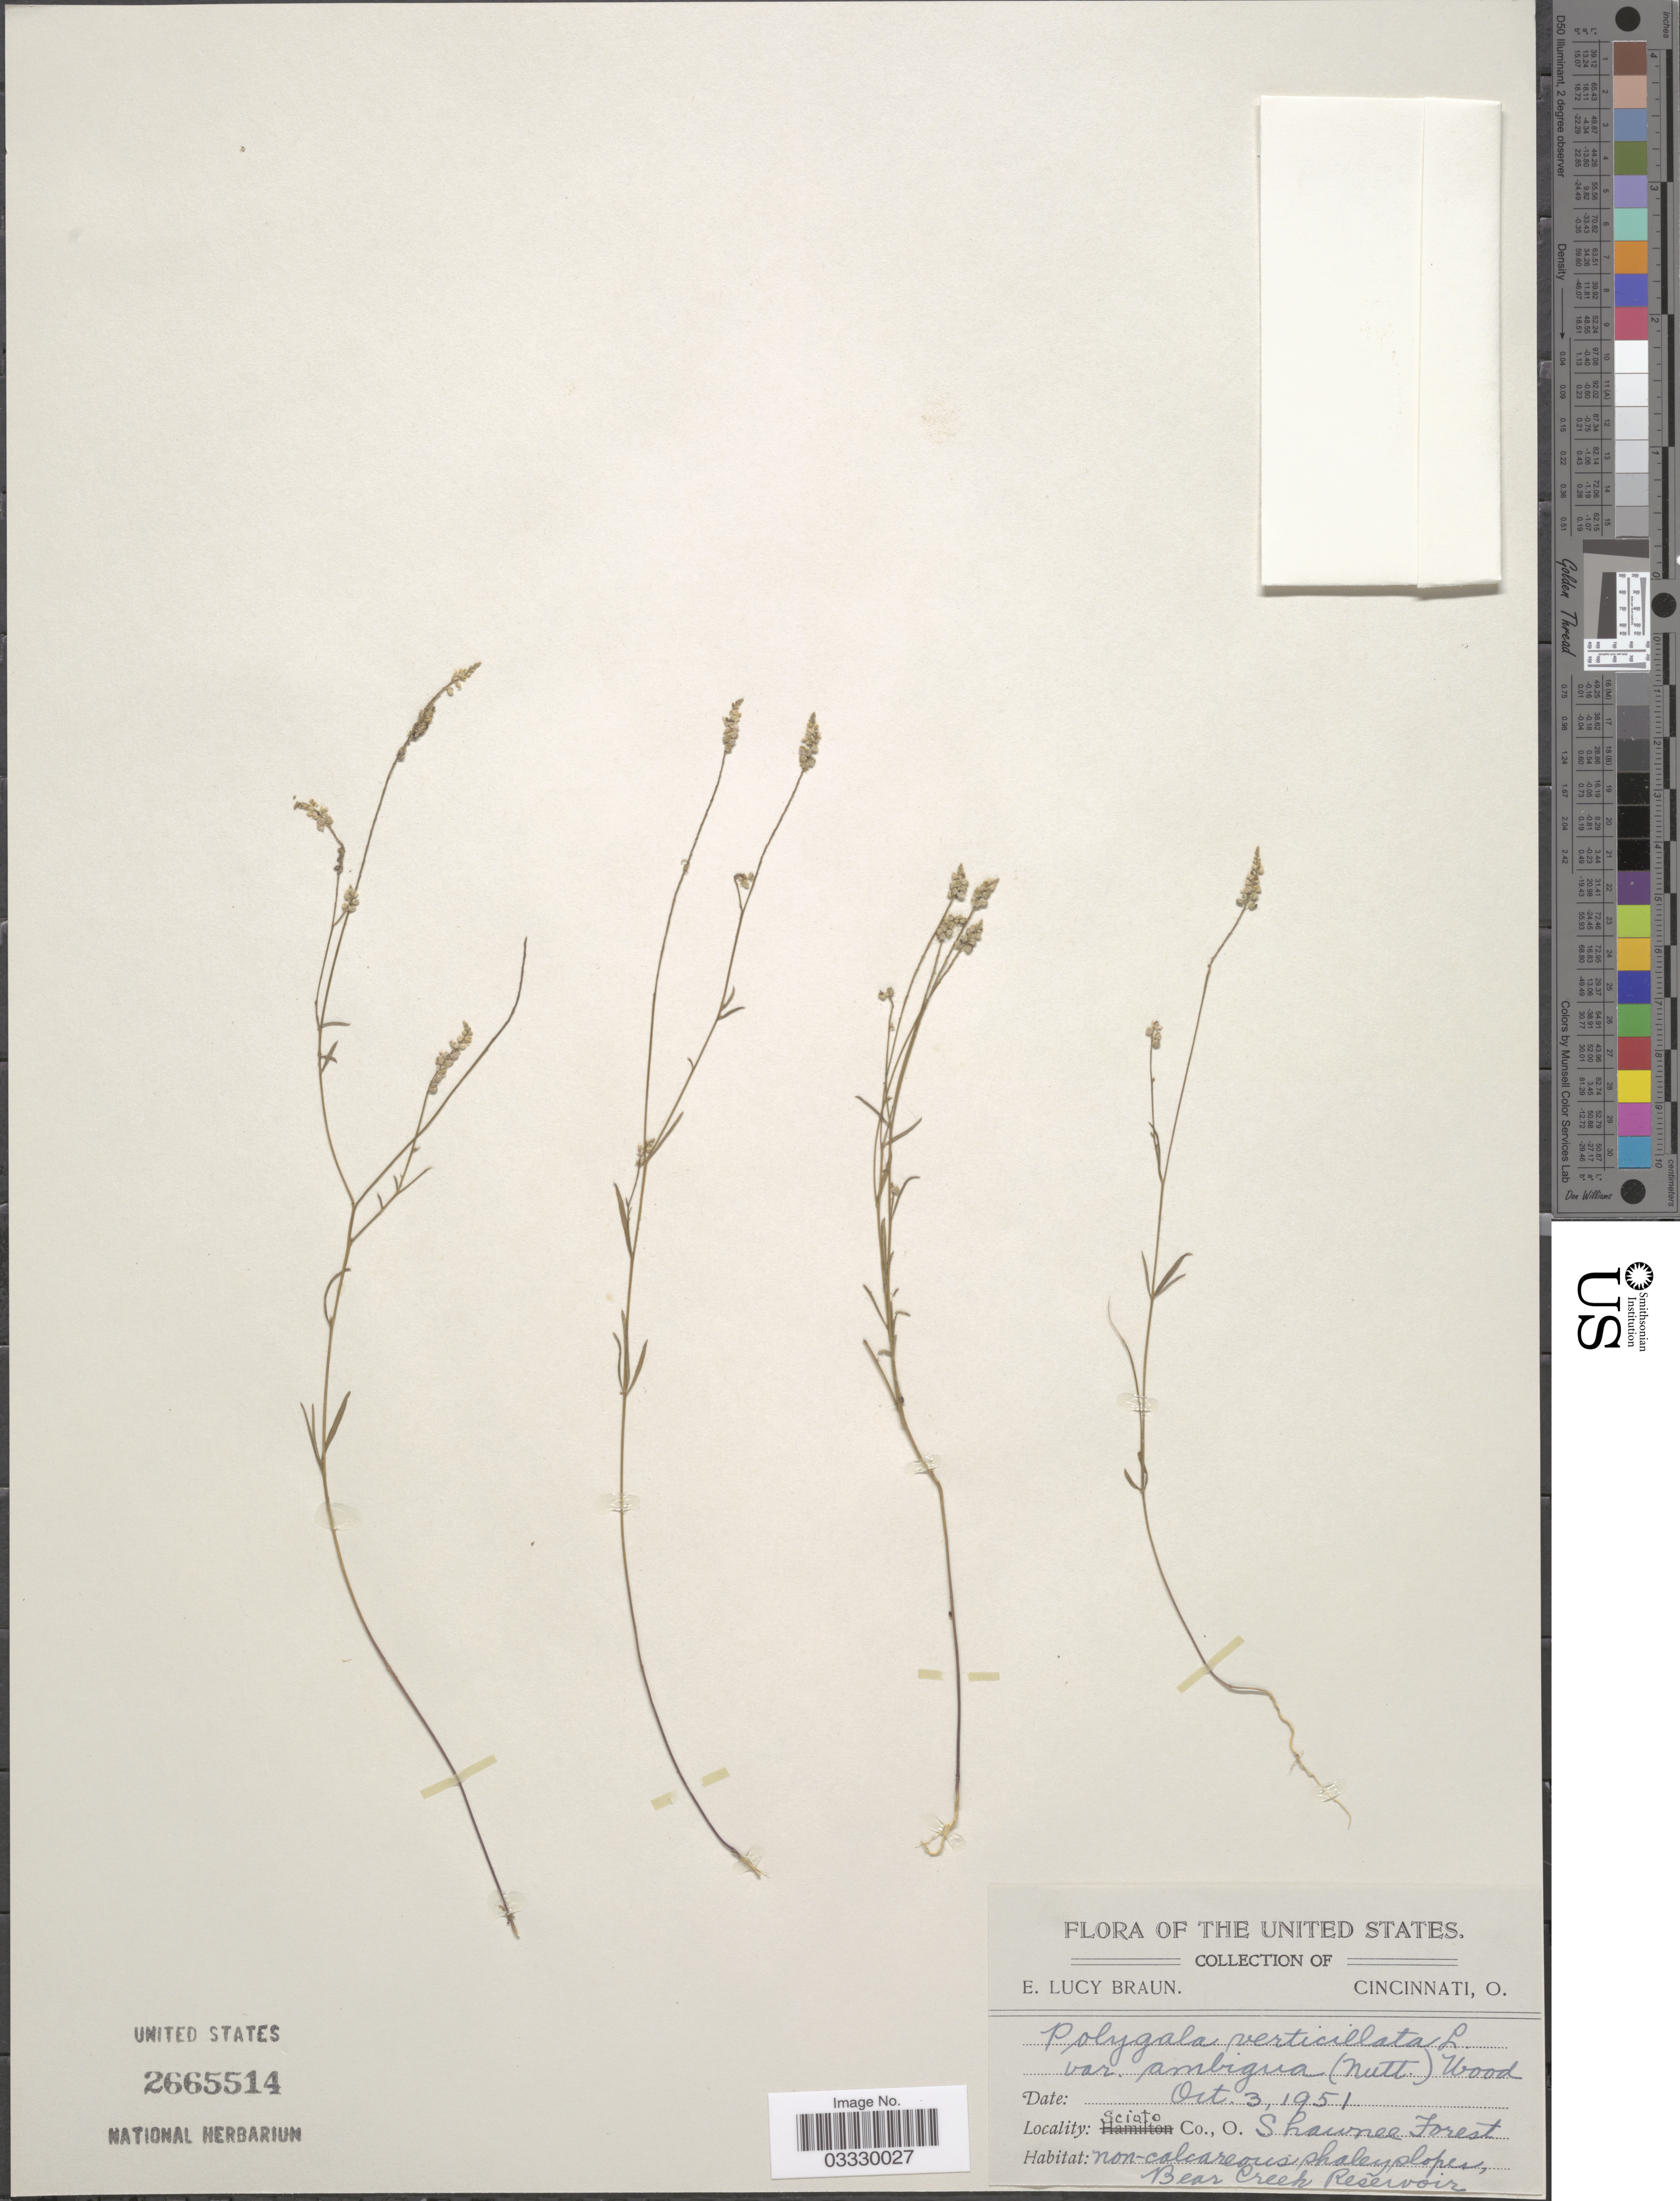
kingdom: Plantae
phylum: Tracheophyta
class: Magnoliopsida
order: Fabales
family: Polygalaceae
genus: Polygala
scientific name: Polygala ambigua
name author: Nutt.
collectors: E. L. Braun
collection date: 1951-10-03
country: United States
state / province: Ohio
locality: Scioto Co., Shawnee Forest. Bear Creek Reservoir.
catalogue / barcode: US 2665514